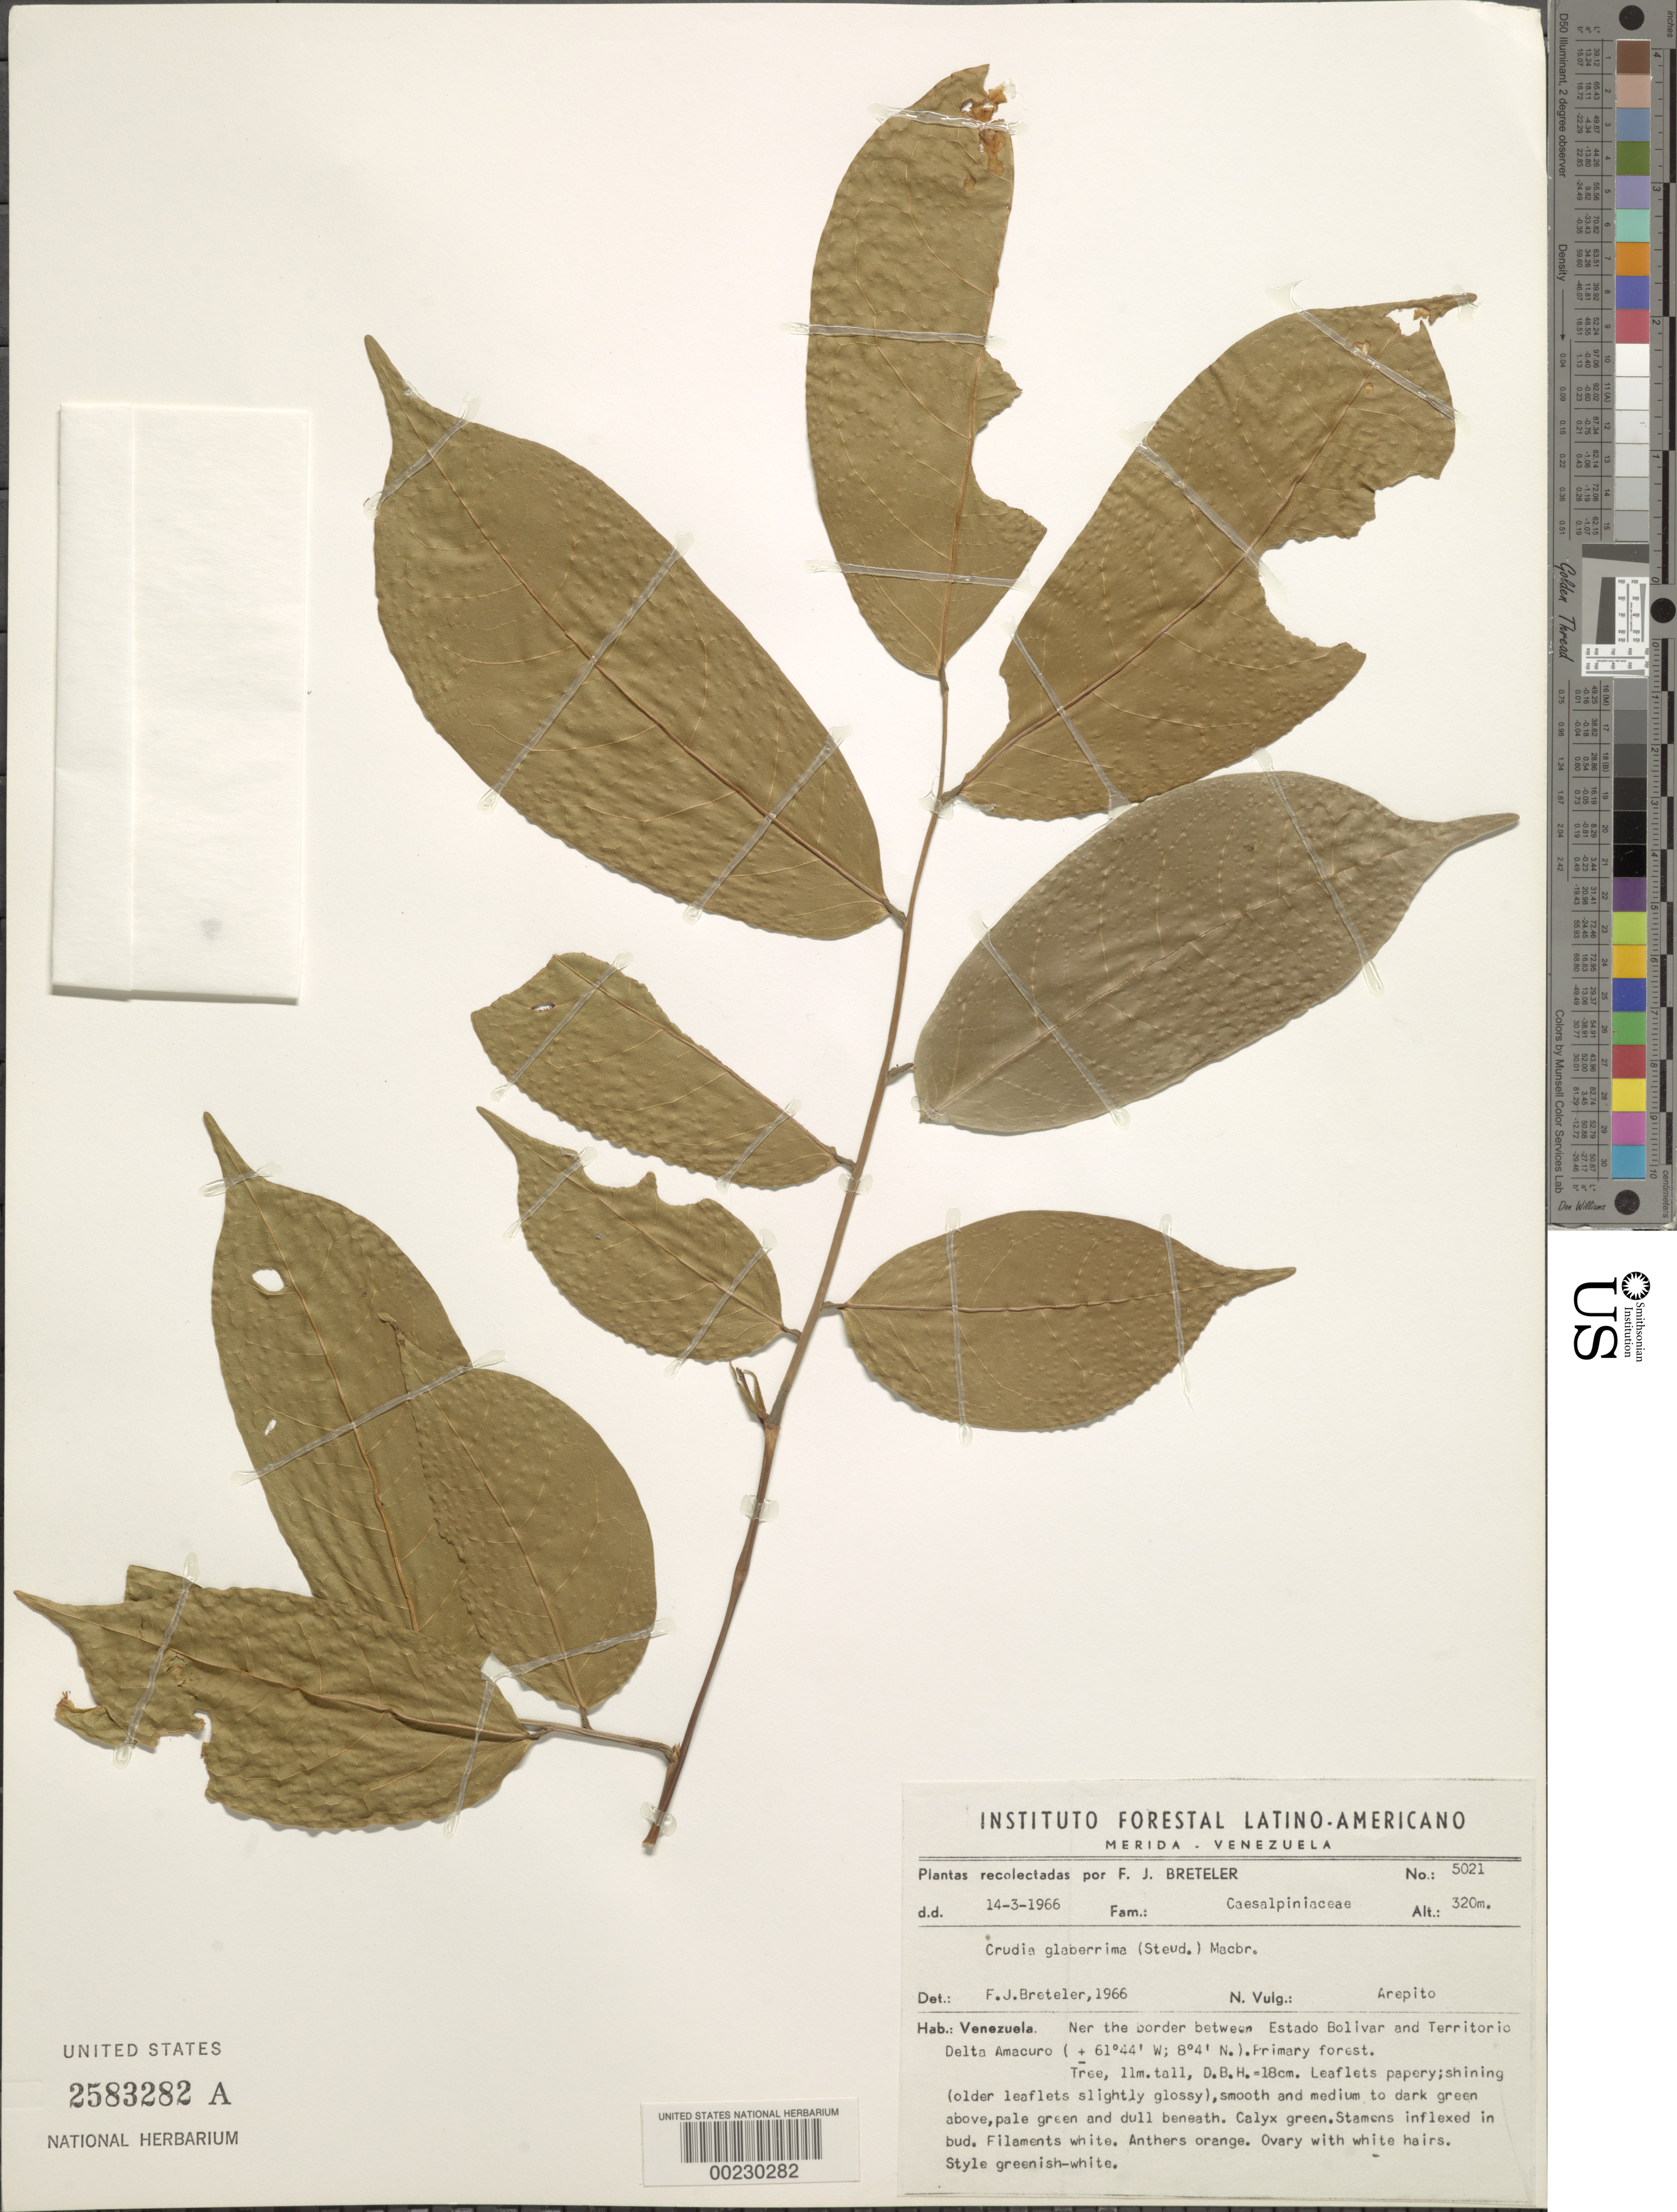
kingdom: Plantae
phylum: Tracheophyta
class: Magnoliopsida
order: Fabales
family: Fabaceae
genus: Crudia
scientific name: Crudia glaberrima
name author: (Steud.) J.F. Macbr.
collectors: F. J. Breteler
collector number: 5021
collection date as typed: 14 Mar 1966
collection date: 1966-03-14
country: Venezuela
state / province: Bolivar / Delta Amacuro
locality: Near the border betweetn bolivar and delta amacuro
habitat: Primary forest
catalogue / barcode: US 2583282A